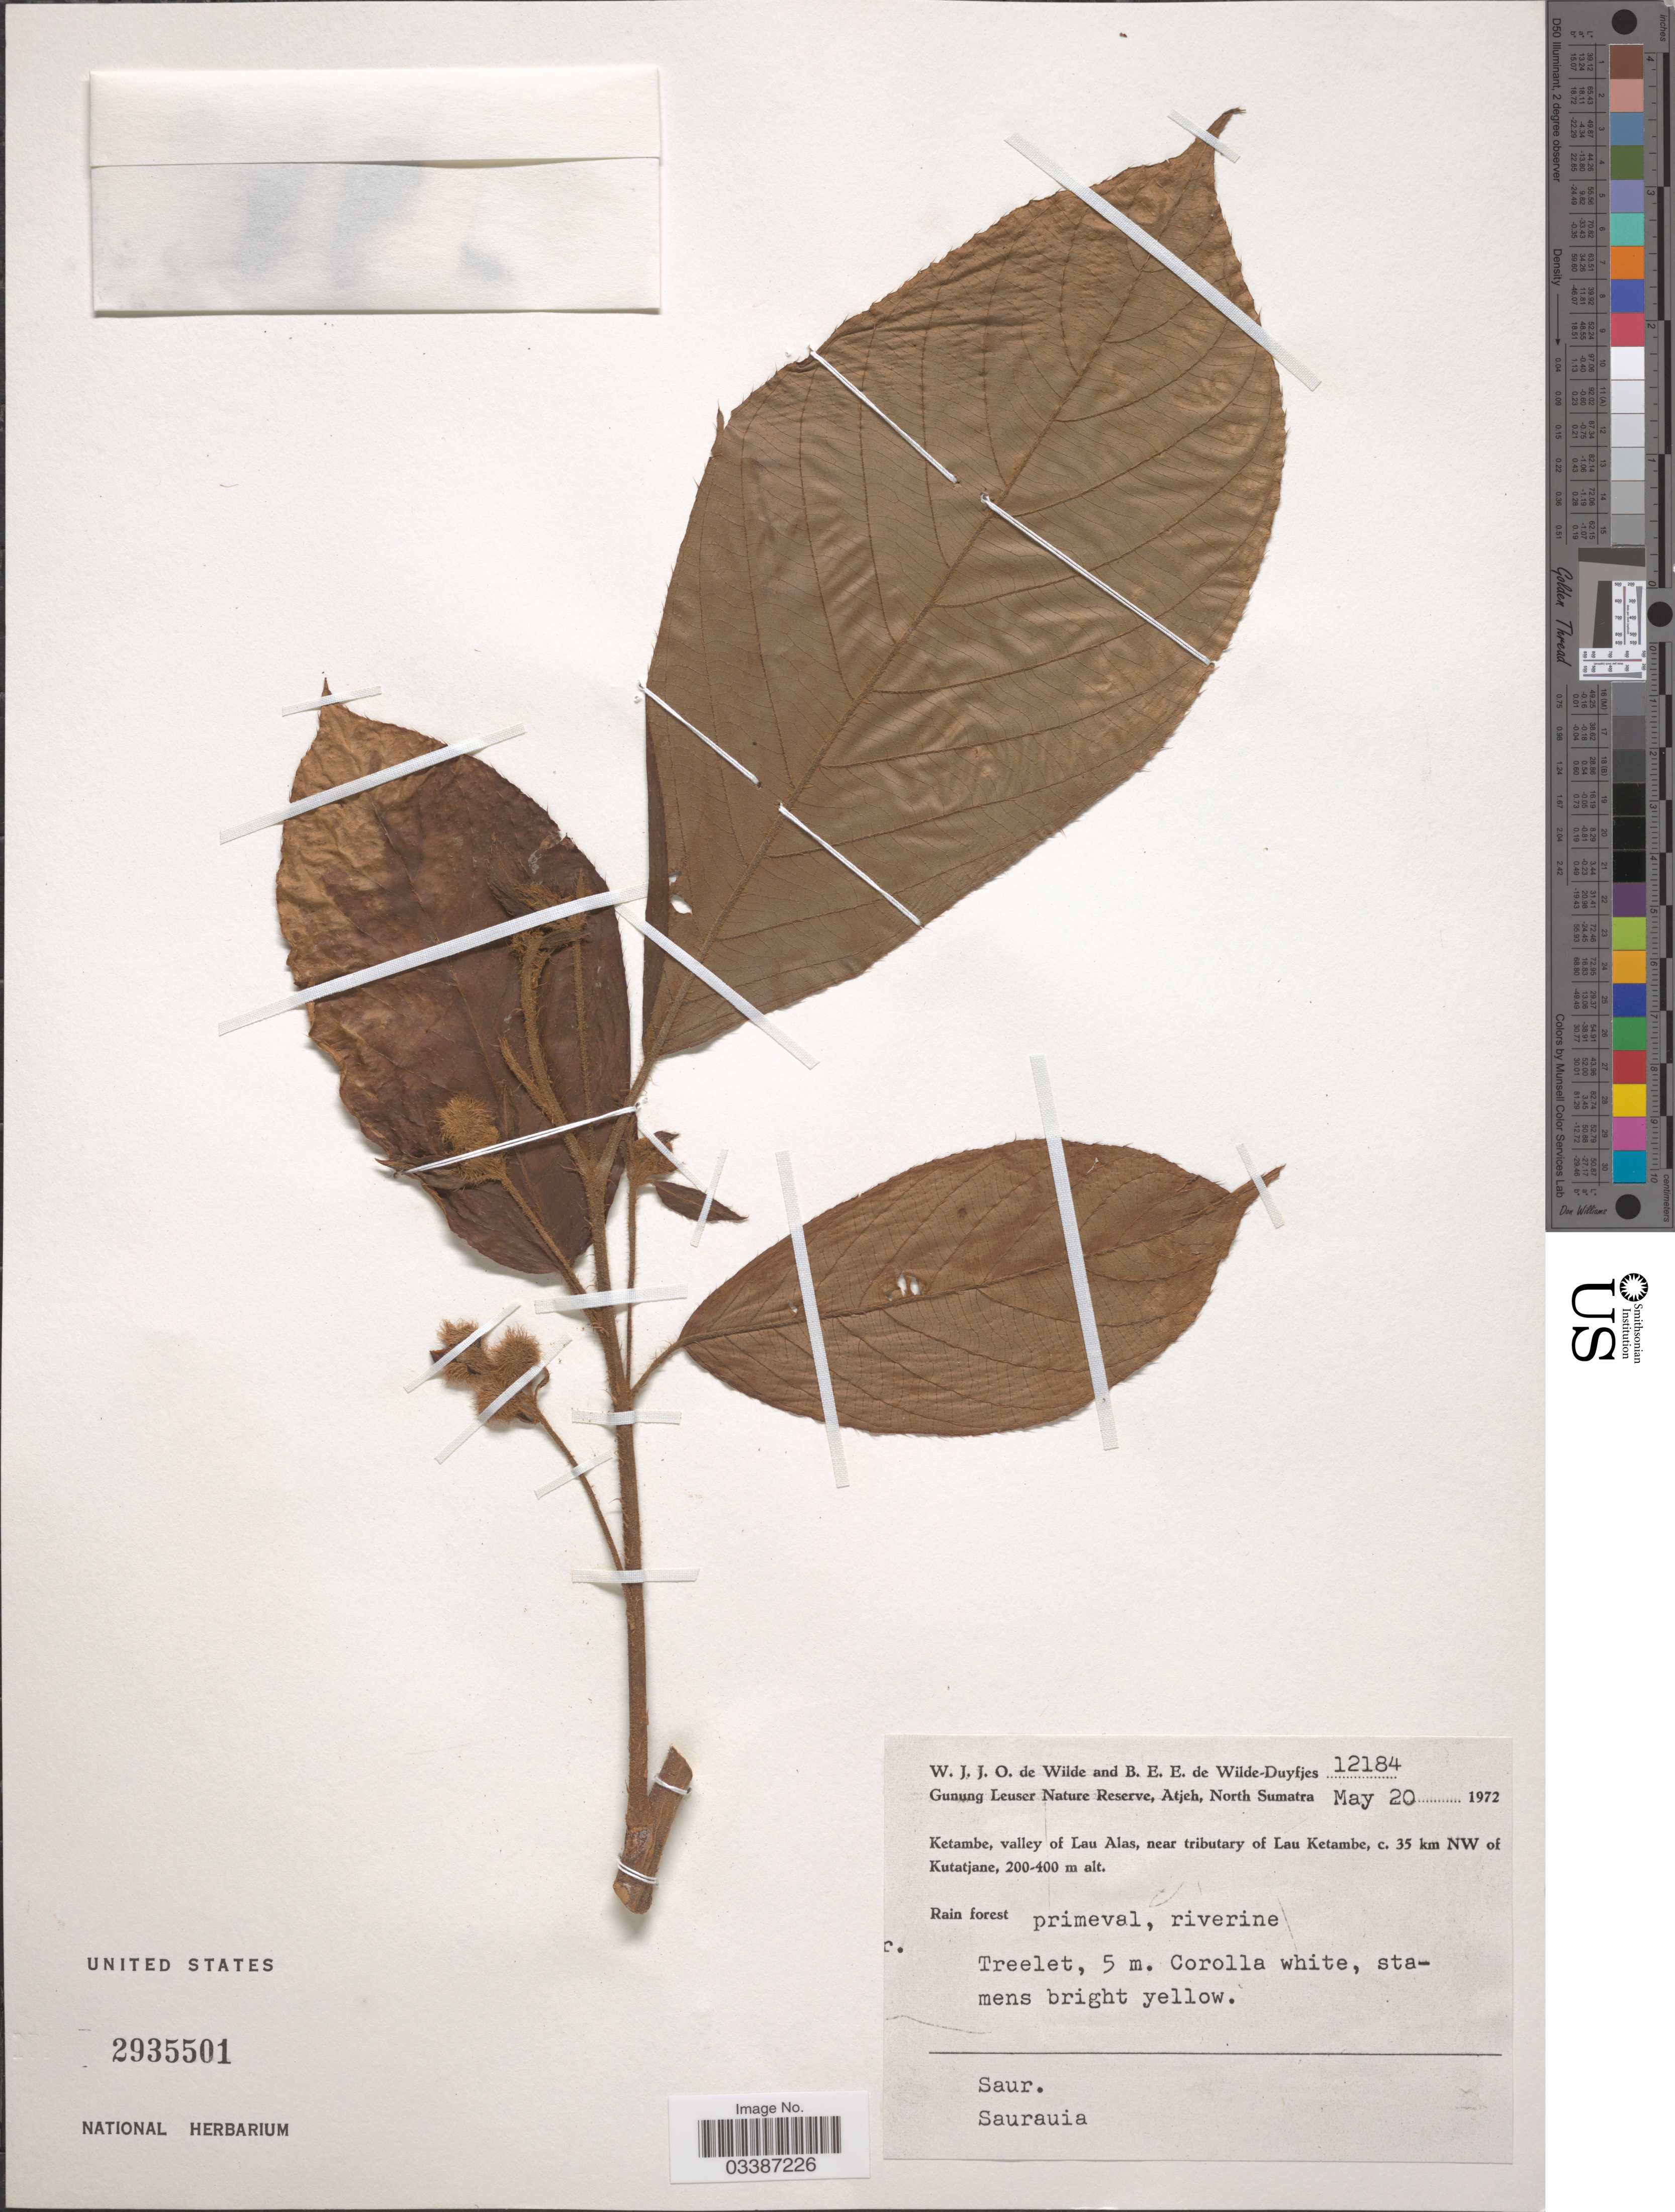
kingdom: Plantae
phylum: Tracheophyta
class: Magnoliopsida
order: Ericales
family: Actinidiaceae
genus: Saurauia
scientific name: Saurauia sp.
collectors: W. J. de Wilde & B. E. de Wilde-Duyfjes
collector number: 12184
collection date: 1972-05-20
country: Indonesia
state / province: Sumatra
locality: Gunung Leuser Nature Reserve, Atjeh, North Sumatra. Ketambe, valley of Lau Alas, near tributary of Lau Ketambe, c. 35 km NW of Kutatjane.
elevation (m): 200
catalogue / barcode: US 2935501